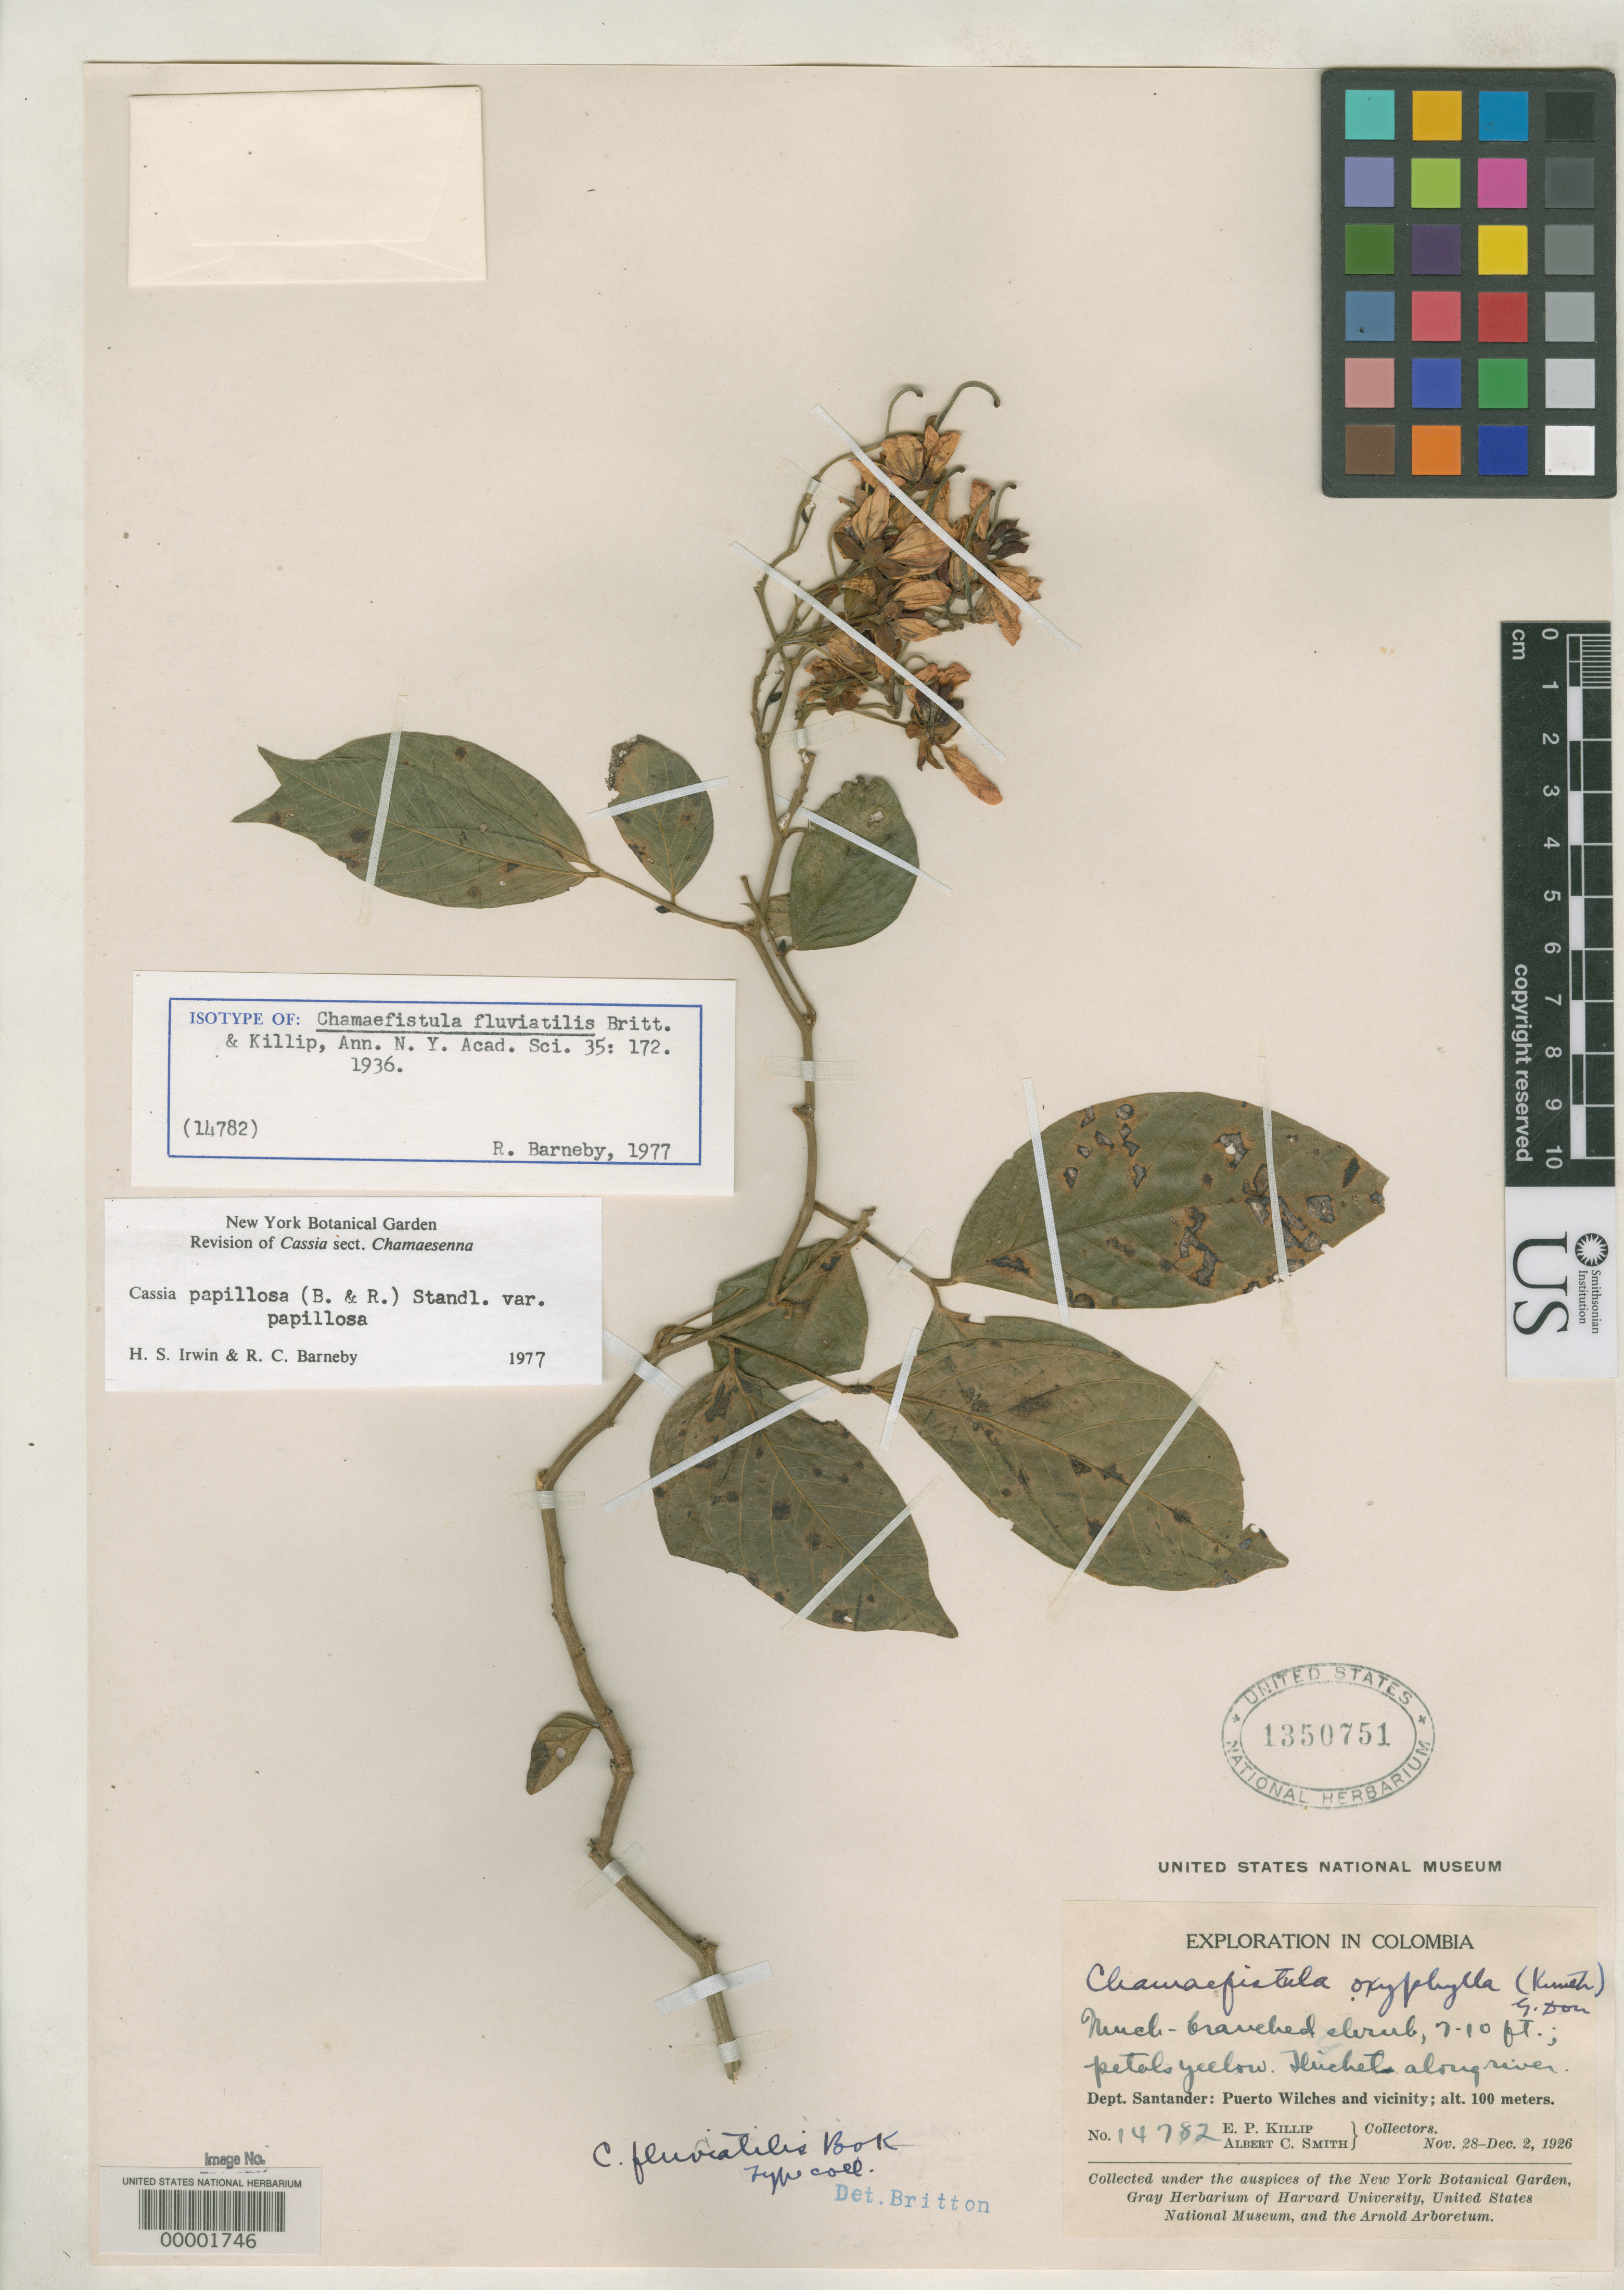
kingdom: Plantae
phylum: Tracheophyta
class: Magnoliopsida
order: Fabales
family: Fabaceae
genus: Chamaefistula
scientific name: Chamaefistula fluviatilis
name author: Britton & Killip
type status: Isotype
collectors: E. P. Killip & A. C. Smith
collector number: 14782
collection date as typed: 28 Nov 1926 to 02 Dec 1926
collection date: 1926-11-28/1926-12-02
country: Colombia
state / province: Santander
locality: Puerto Wilches & vicinity.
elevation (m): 100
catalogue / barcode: US 1350751